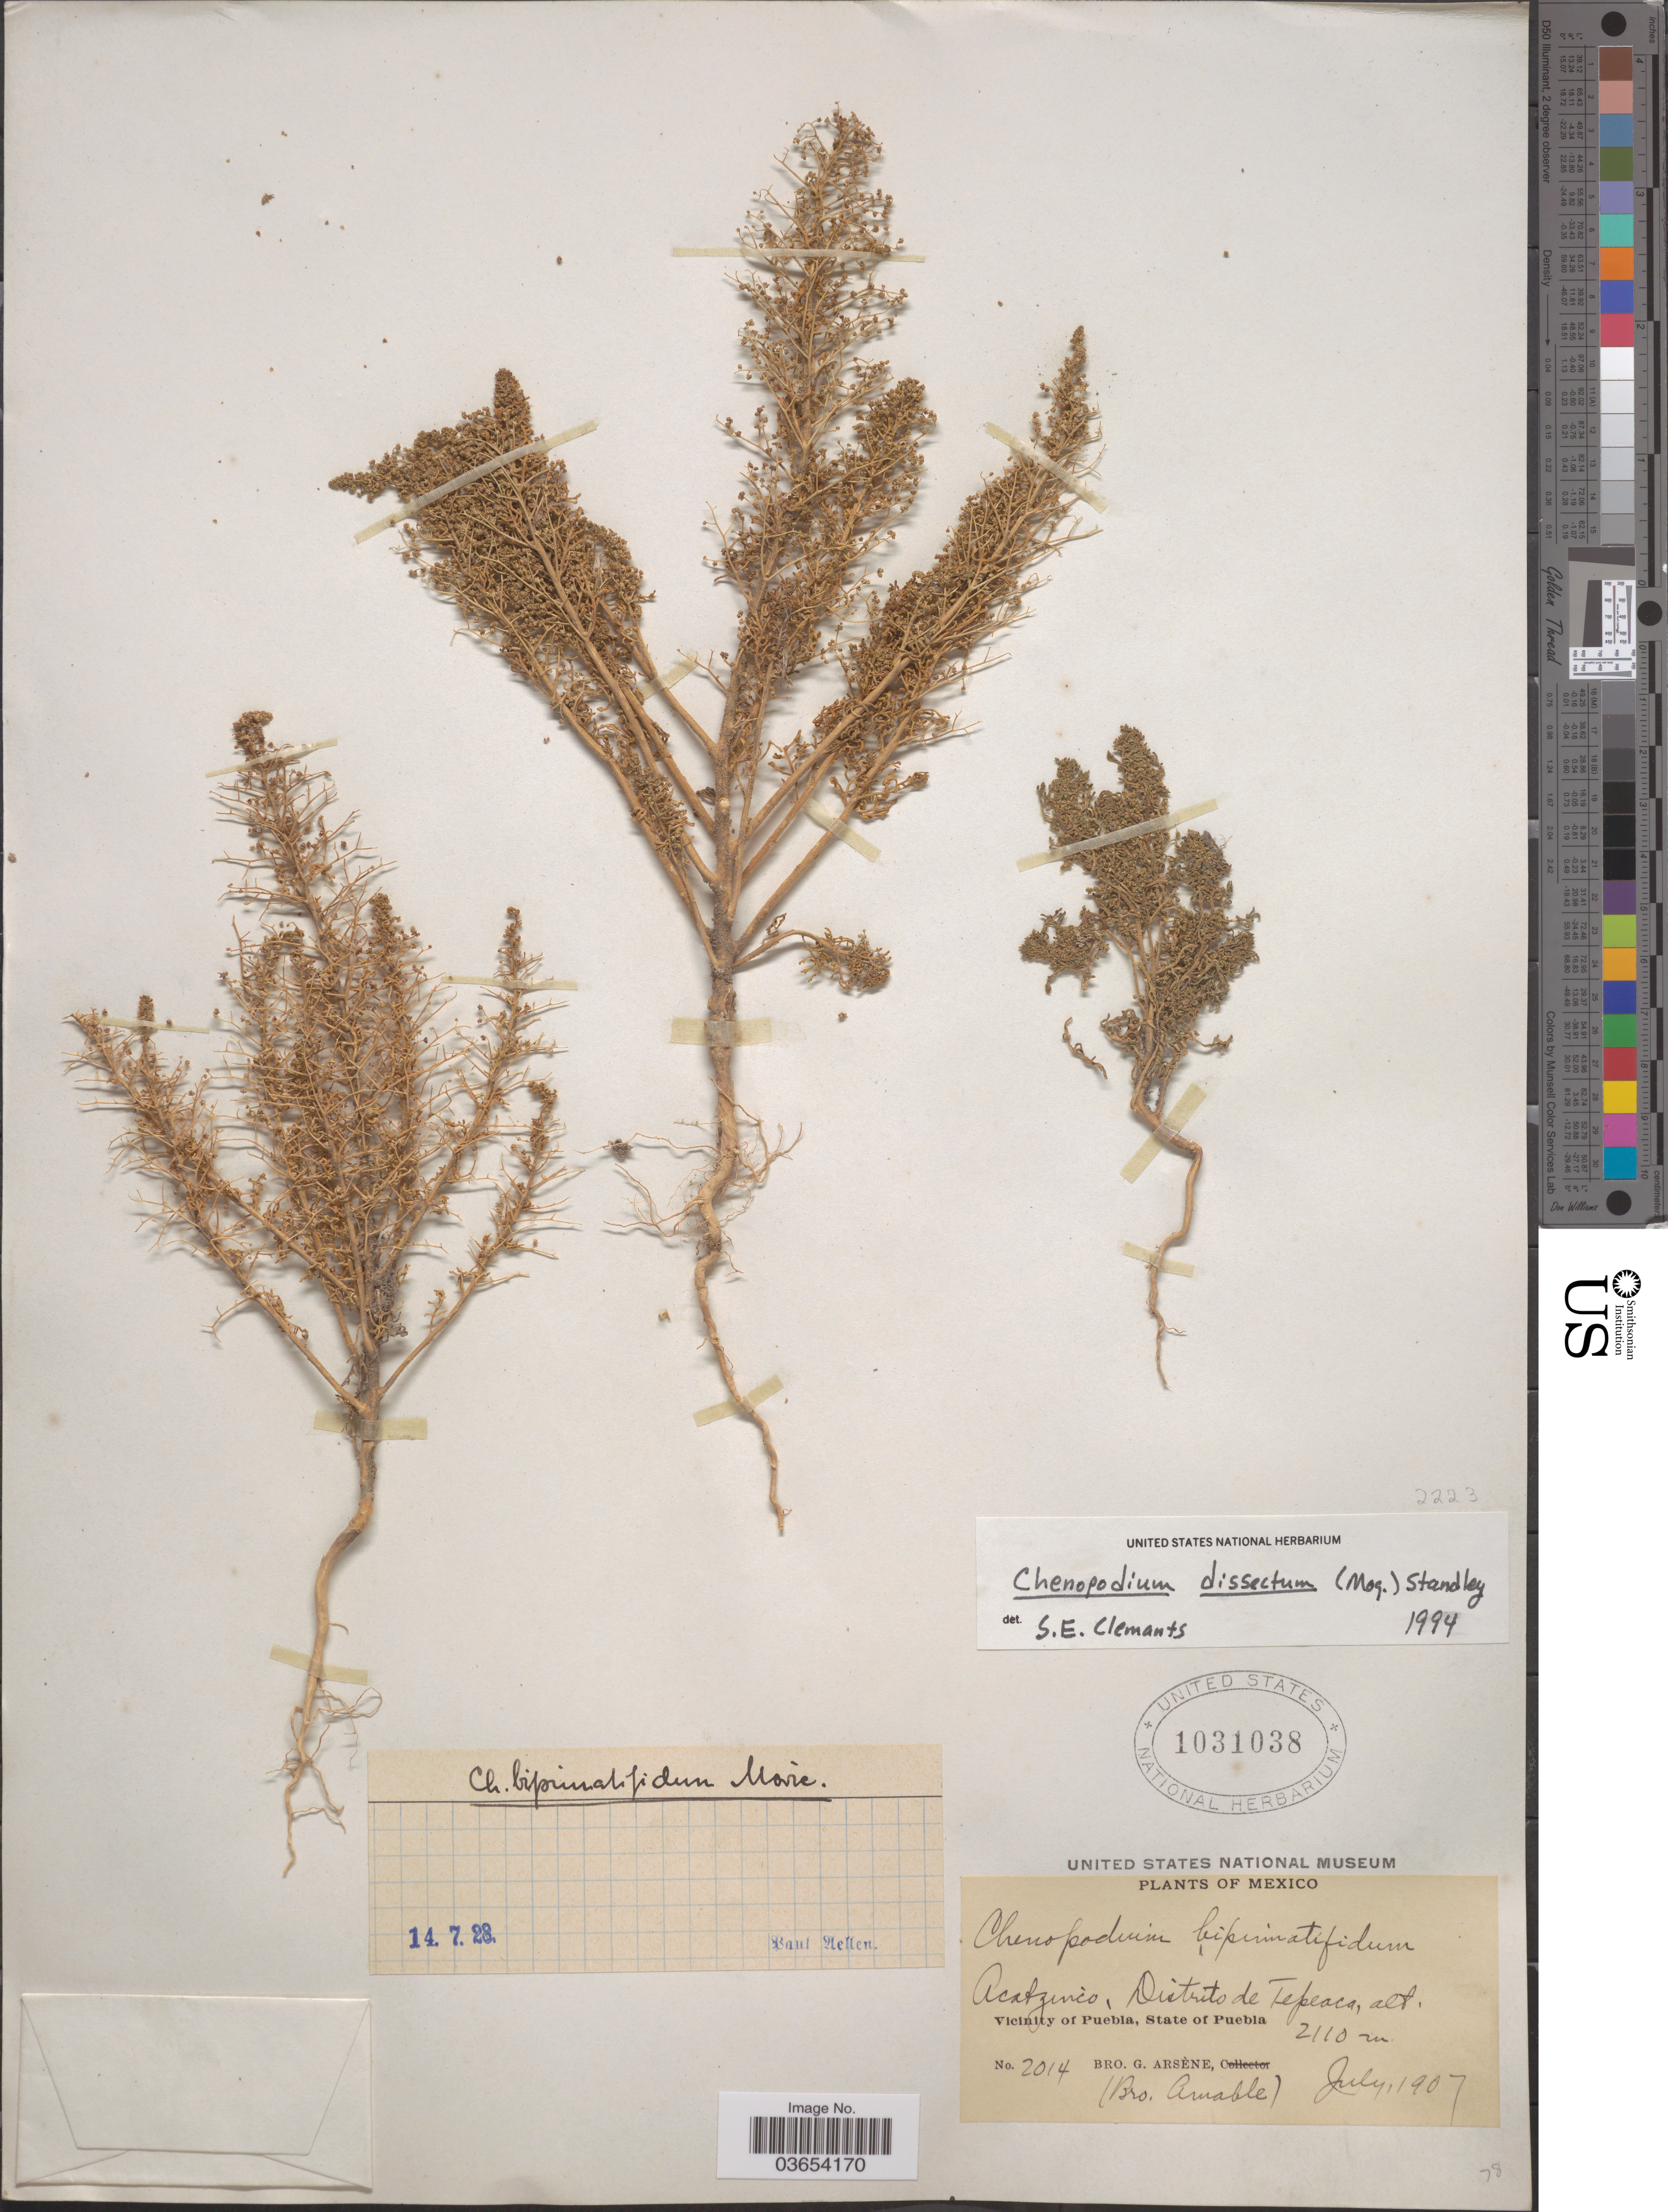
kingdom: Plantae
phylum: Tracheophyta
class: Magnoliopsida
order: Caryophyllales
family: Amaranthaceae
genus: Chenopodium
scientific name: Chenopodium dissectum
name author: Standl.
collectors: Bro. G. Arsène & B. Amable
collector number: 2014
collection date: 1907-07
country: Mexico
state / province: Puebla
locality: Acatzinco, Distrito de Tepeaca. Vicinity of Puebla.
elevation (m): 2110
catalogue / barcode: US 1031038